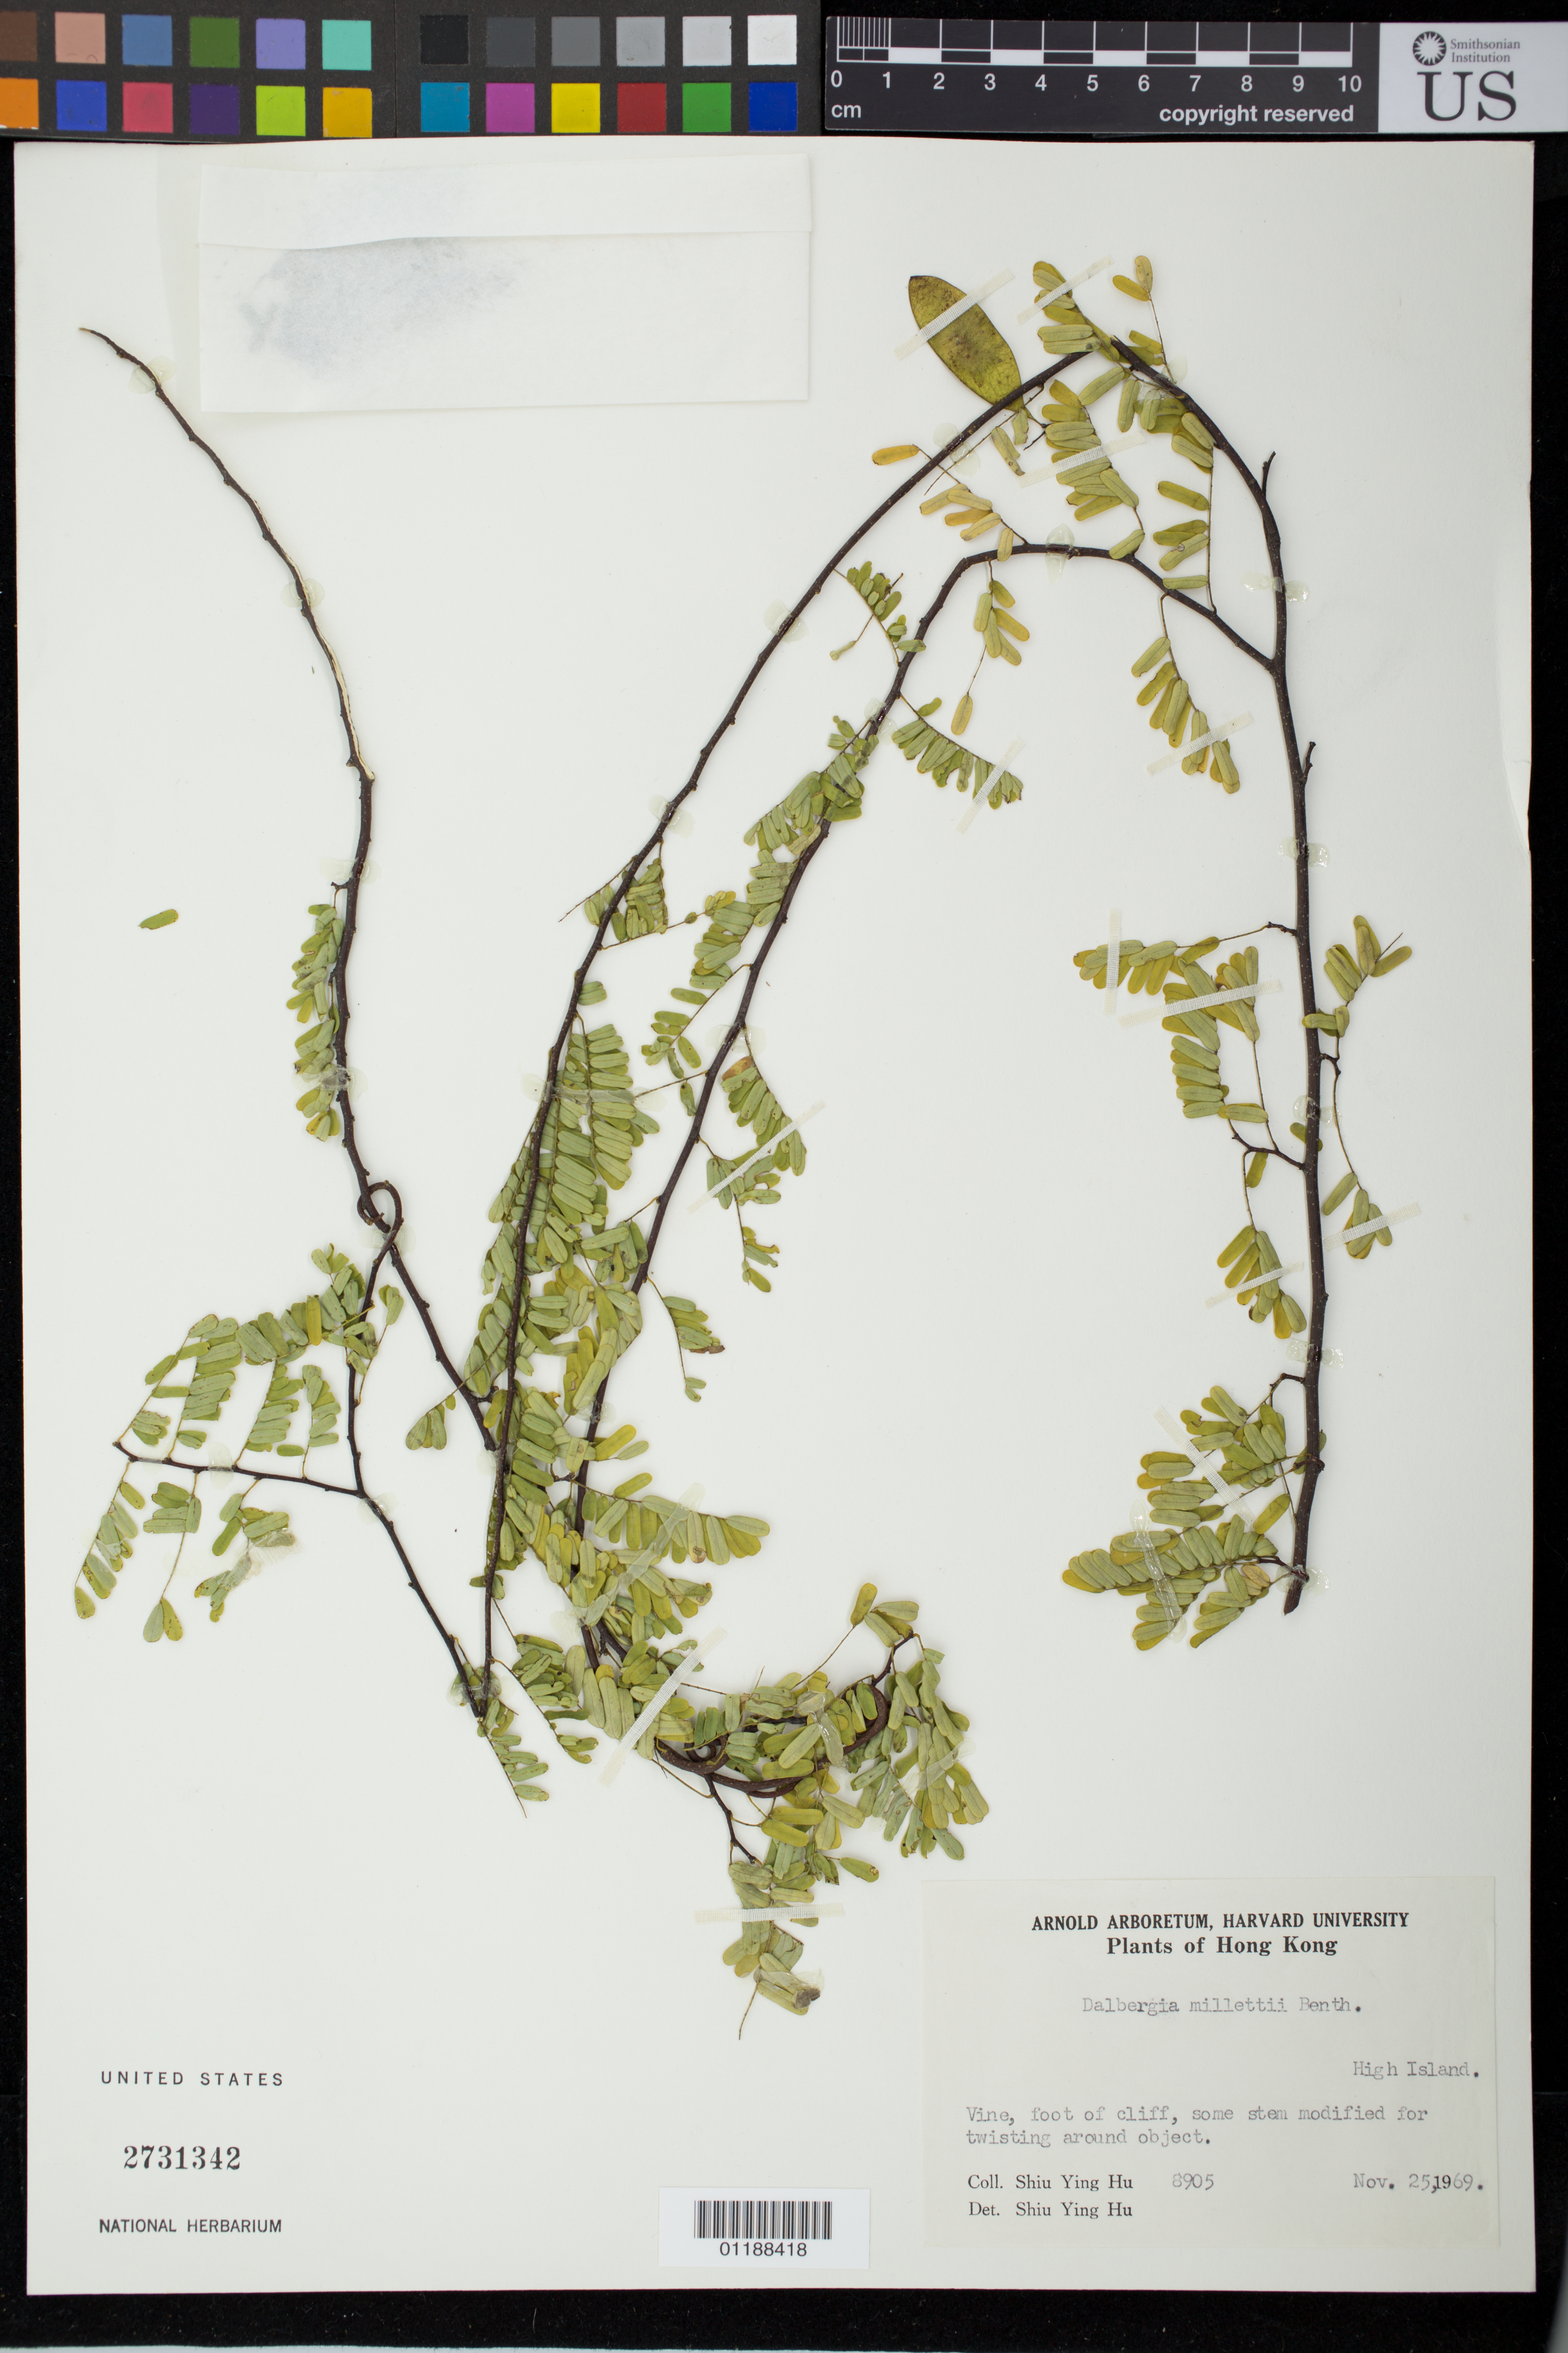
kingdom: Plantae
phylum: Tracheophyta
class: Magnoliopsida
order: Fabales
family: Fabaceae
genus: Dalbergia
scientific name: Dalbergia millettii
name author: Benth.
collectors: Y. Shiu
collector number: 8905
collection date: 1969-11-25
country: China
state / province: Hong Kong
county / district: Sai Kung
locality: High Island. Foot of cliff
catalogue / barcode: US 2731342